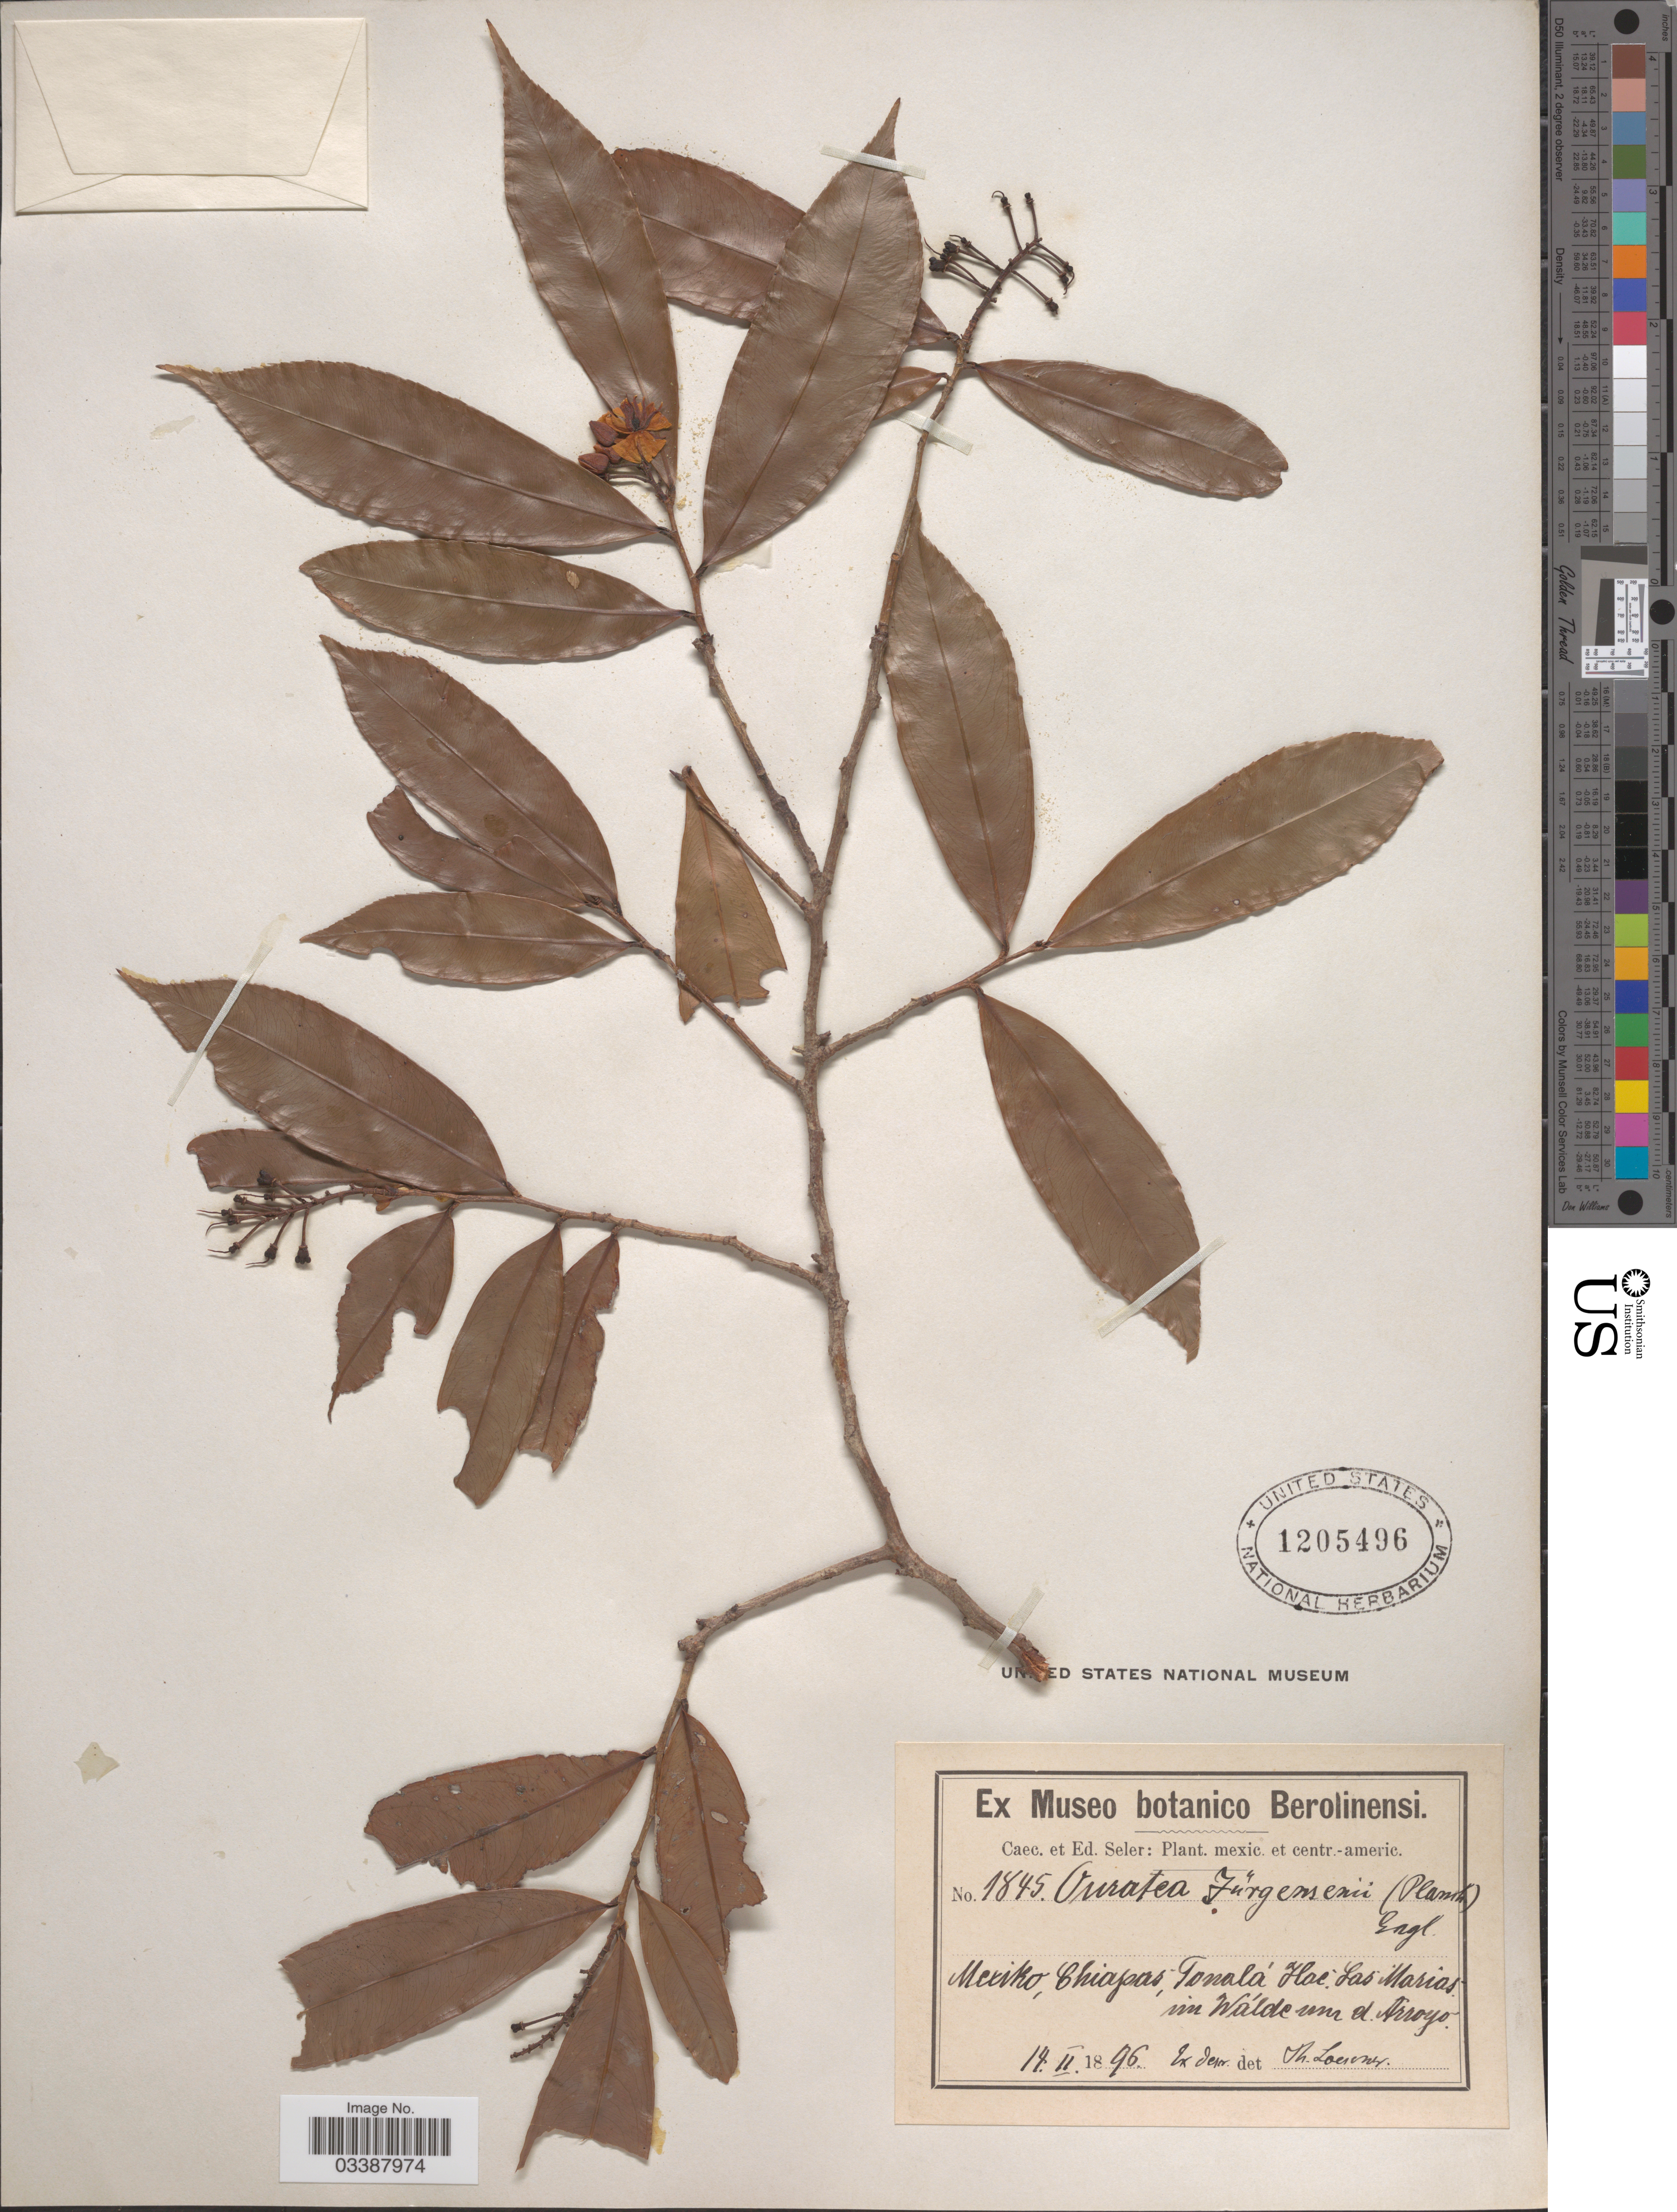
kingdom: Plantae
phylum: Tracheophyta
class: Magnoliopsida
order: Malpighiales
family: Ochnaceae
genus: Ouratea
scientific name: Ouratea lucens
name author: (Kunth) Engl.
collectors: ex Caec. et Ed Seler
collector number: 1845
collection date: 1896-02-14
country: Mexico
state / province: Chiapas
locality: Tonalá Hac. Las Marias im Wálde um d. Arroyo.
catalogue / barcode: US 1205496